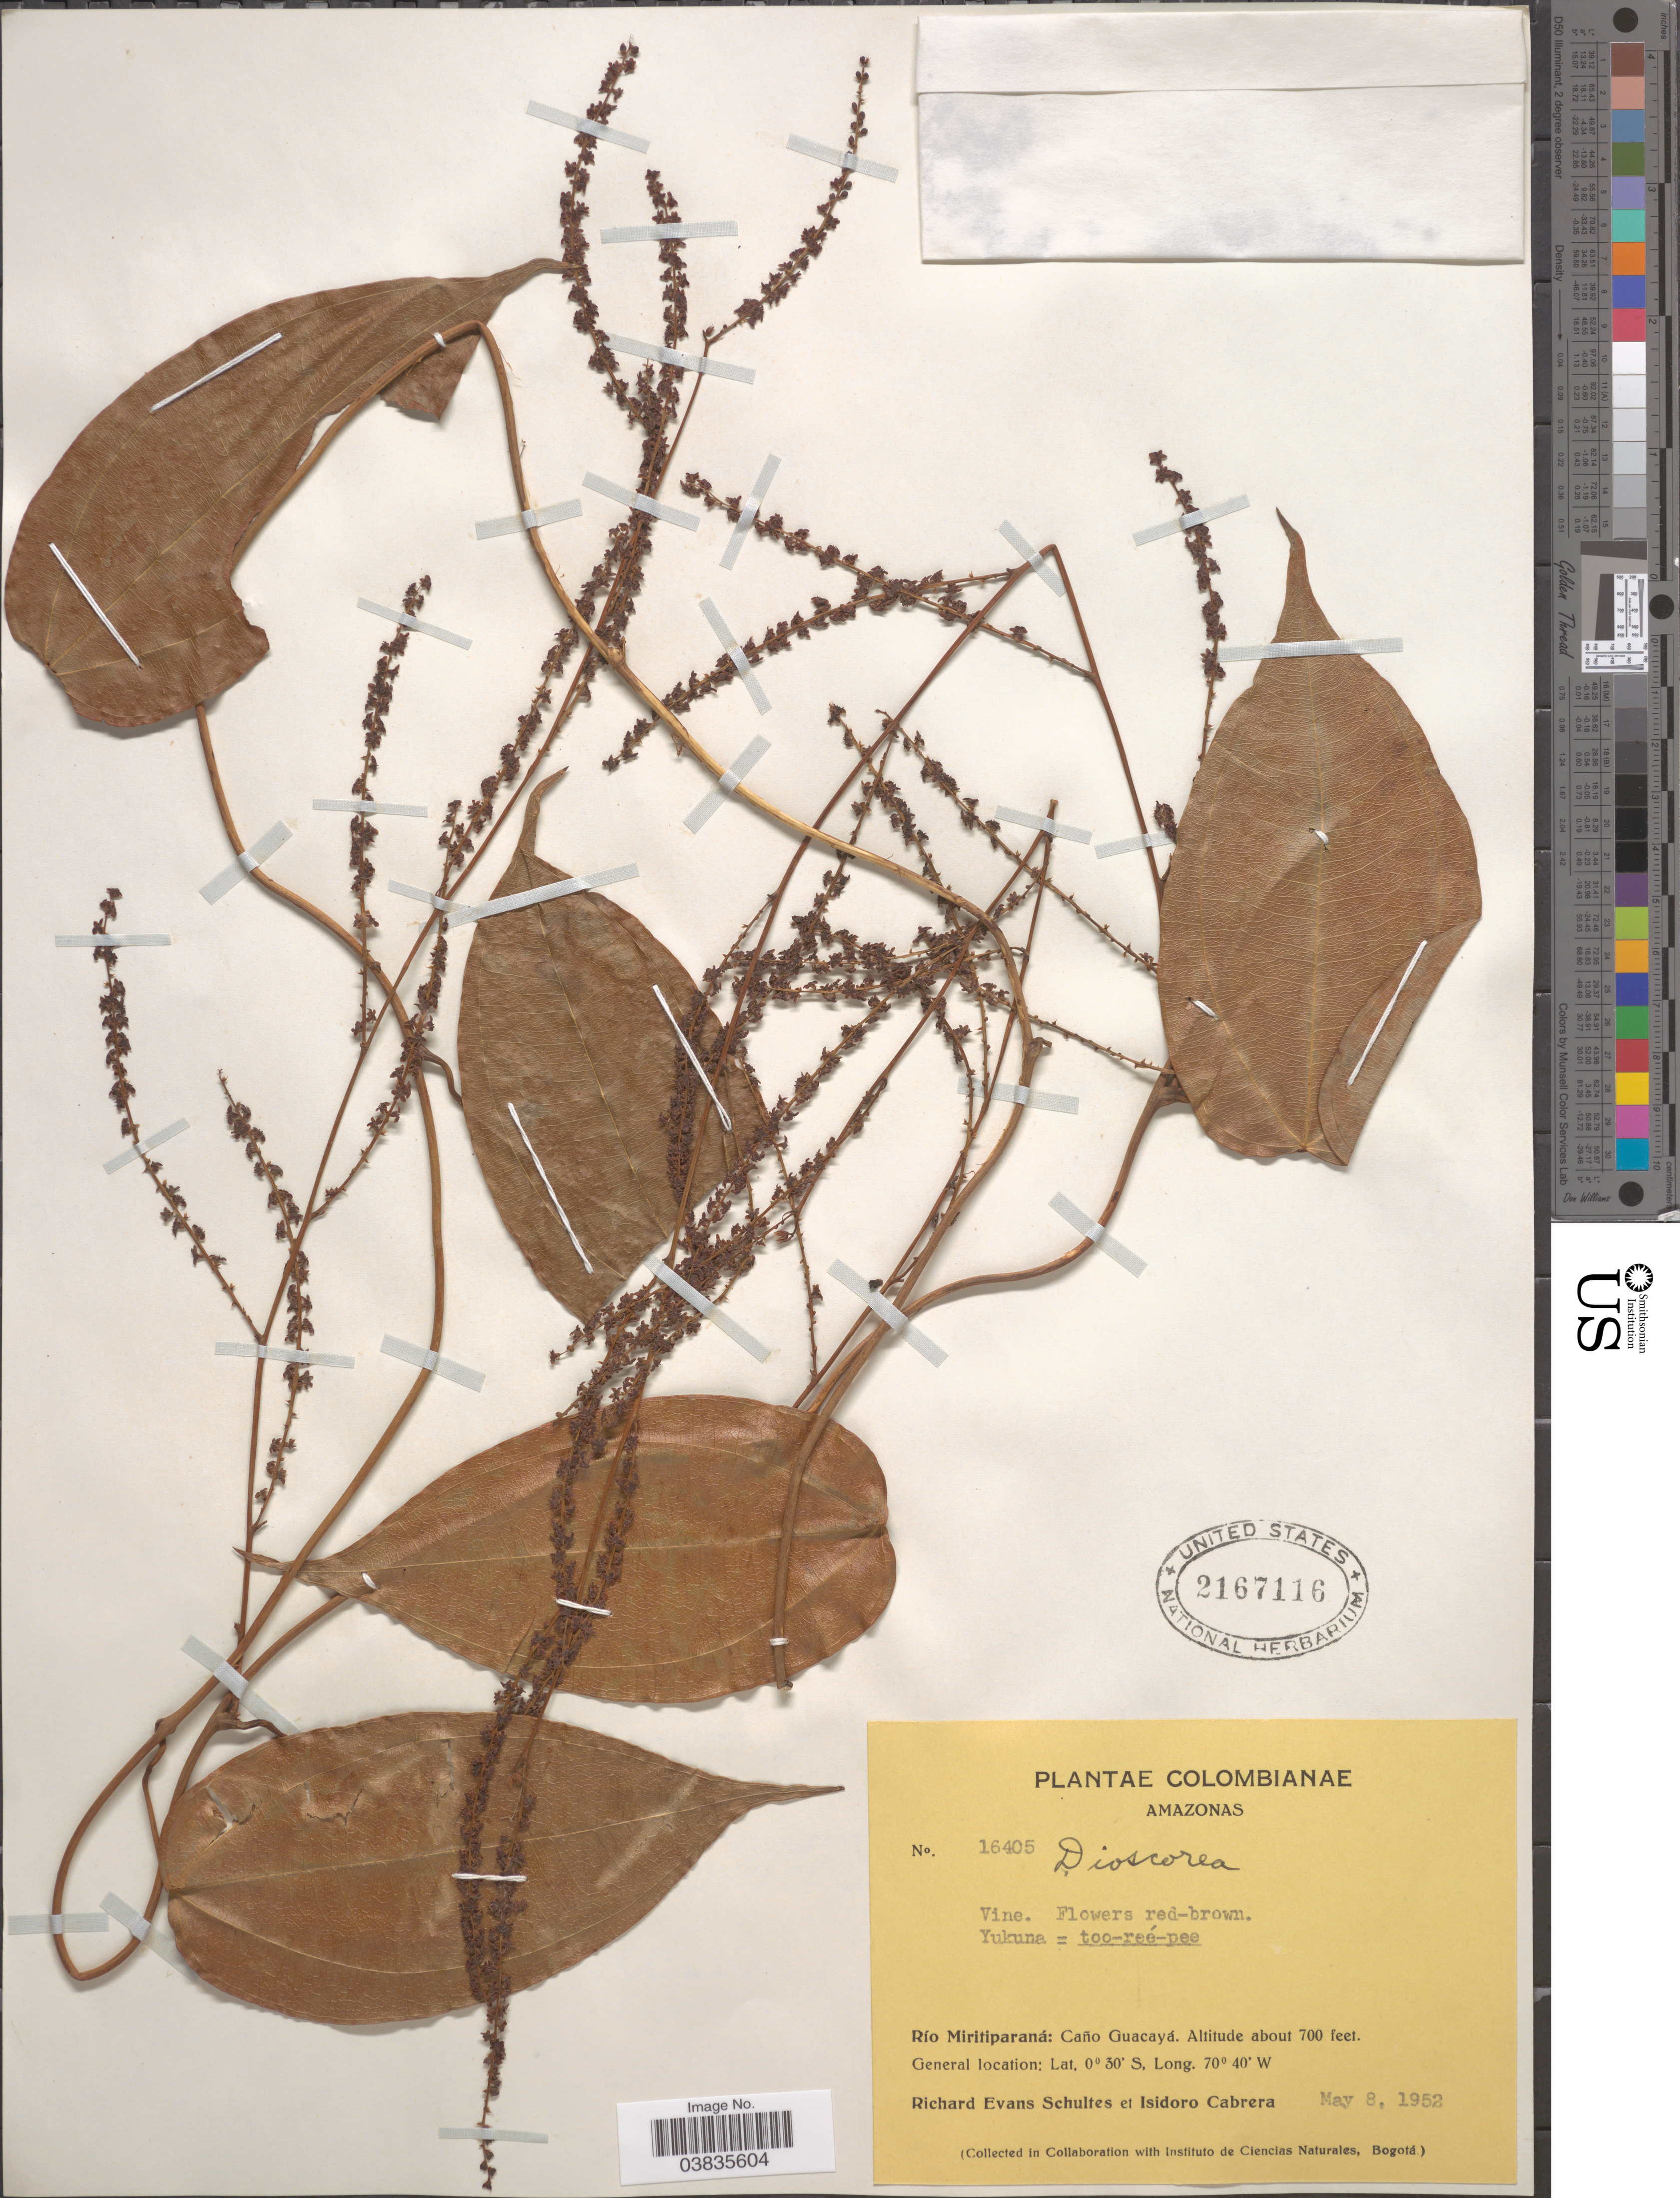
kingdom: Plantae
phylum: Tracheophyta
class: Liliopsida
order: Dioscoreales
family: Dioscoreaceae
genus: Dioscorea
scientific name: Dioscorea sp.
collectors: R. E. Schultes & I. Cabrera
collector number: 16405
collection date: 1952-05-08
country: Colombia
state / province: Amazônas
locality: Río Miritiparaná: Caño Guacayá.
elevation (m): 213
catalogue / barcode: US 2167116